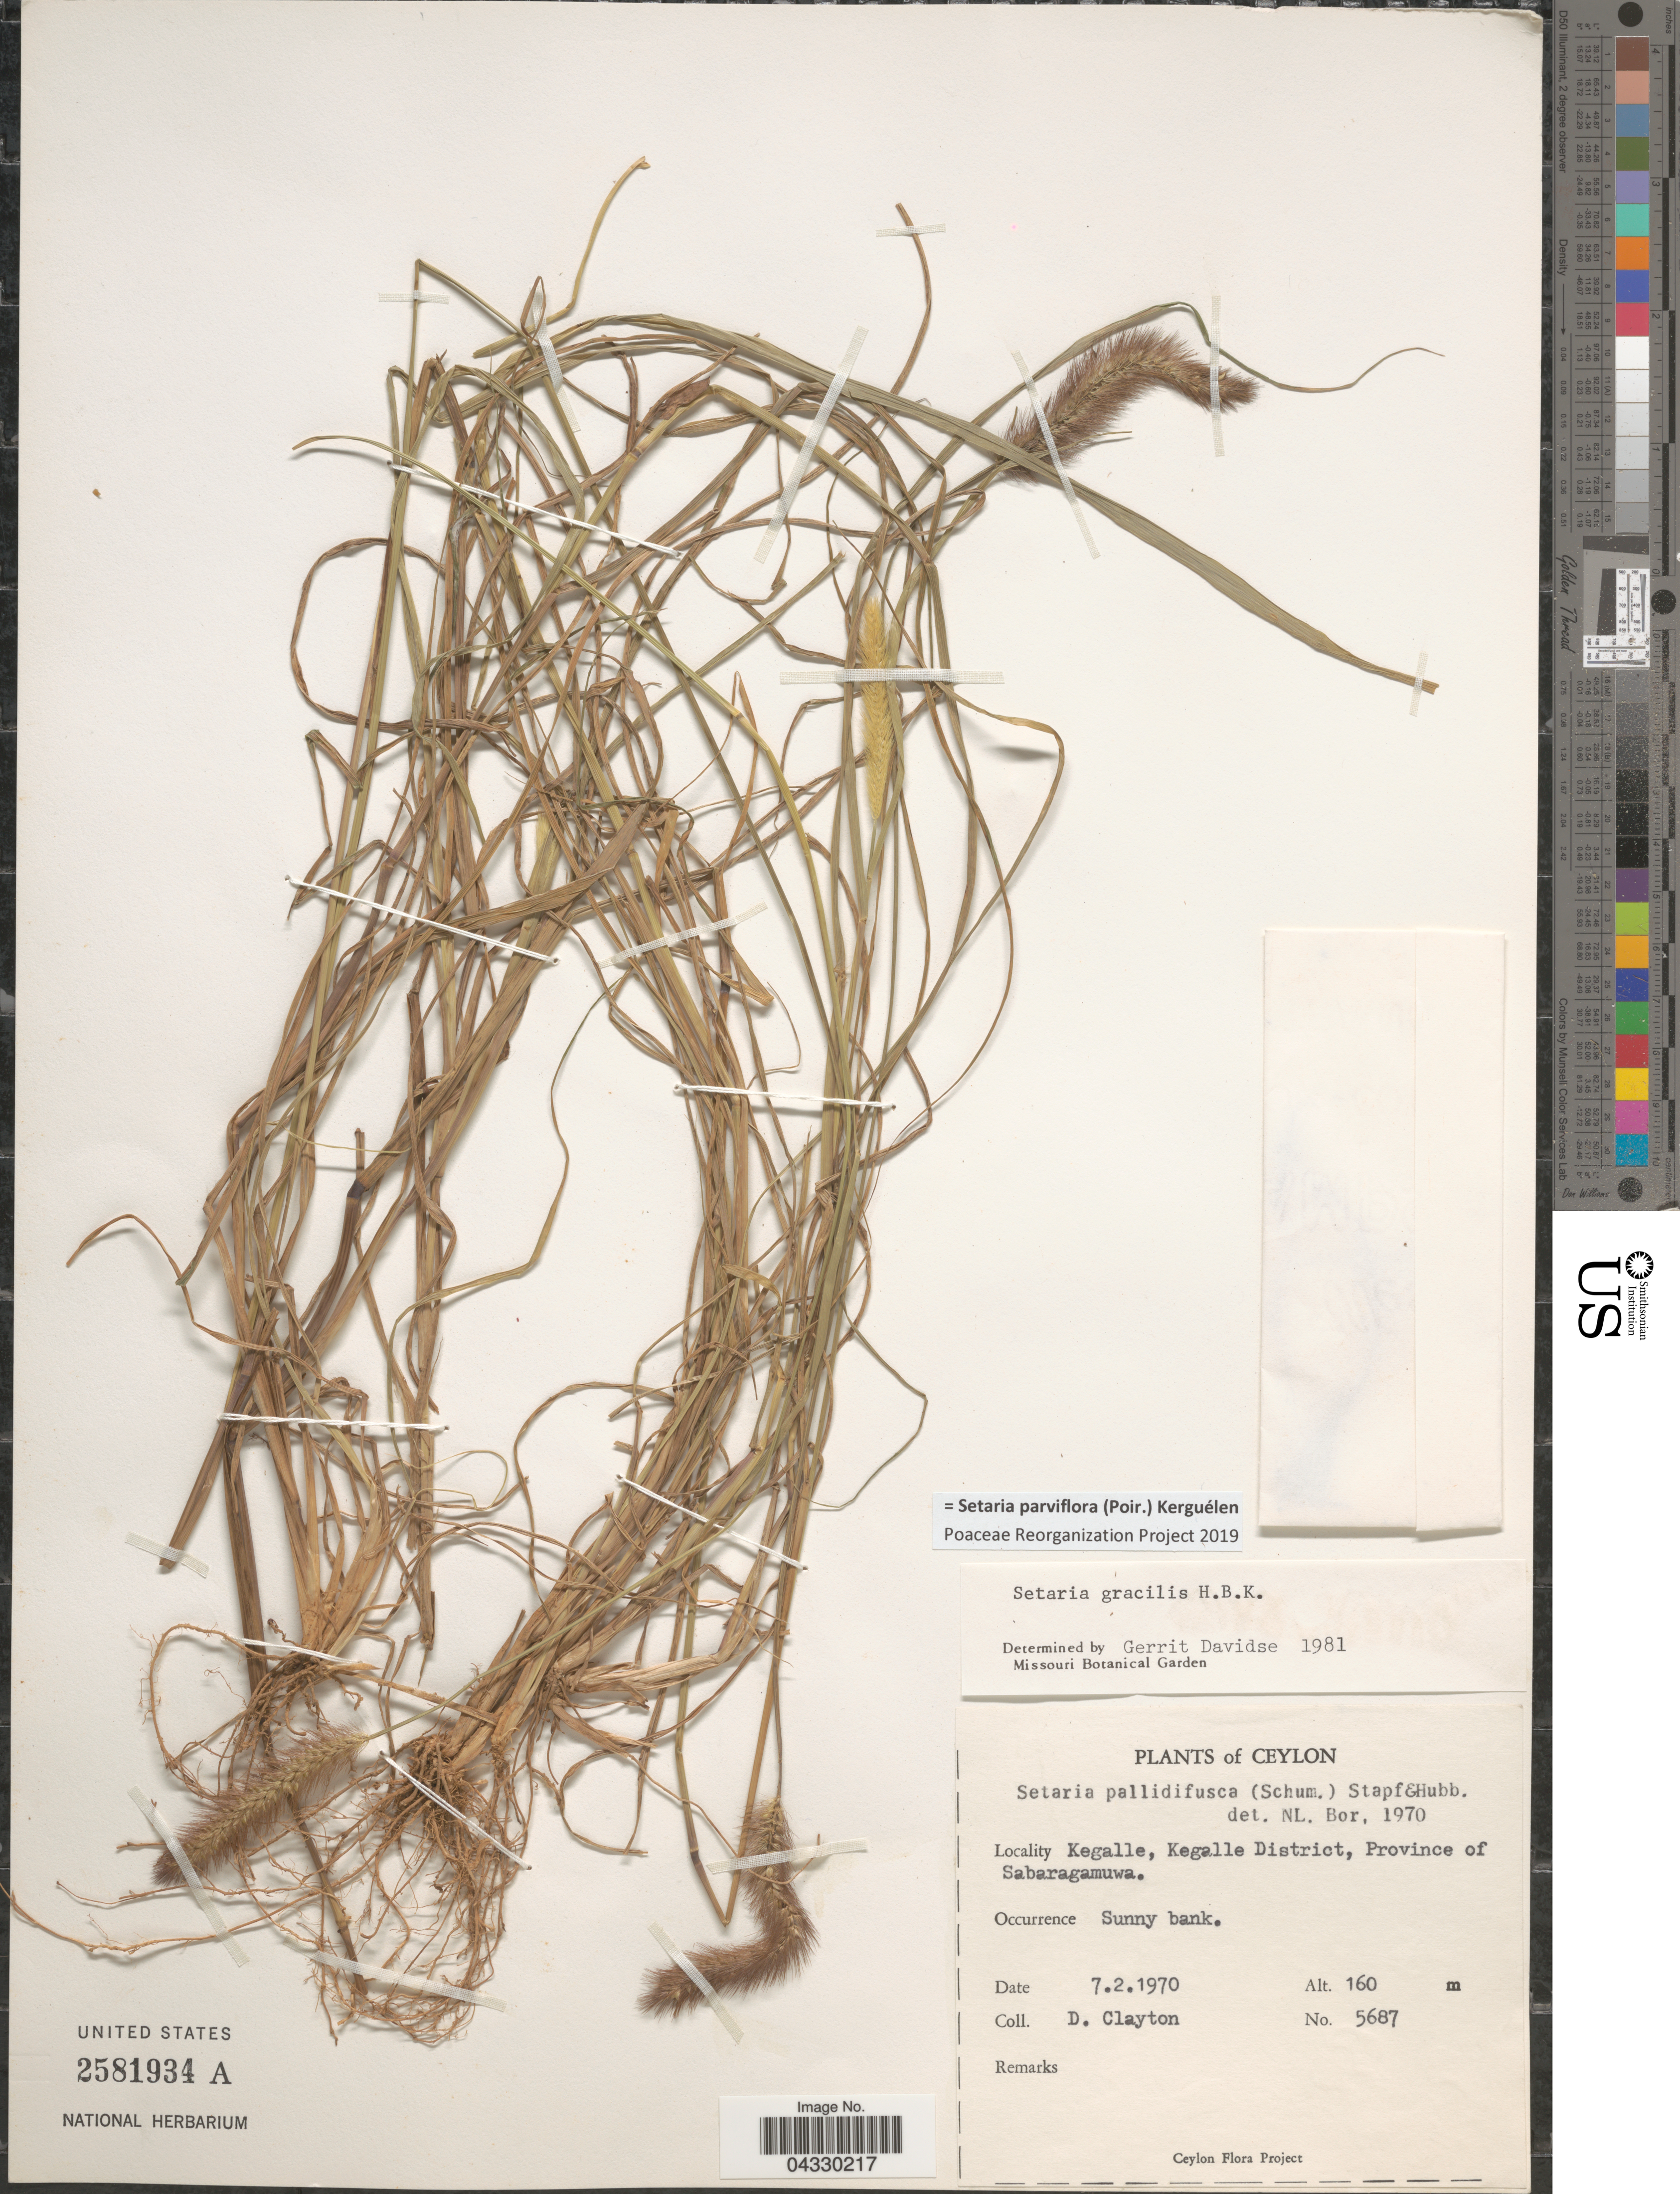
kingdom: Plantae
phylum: Tracheophyta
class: Liliopsida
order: Poales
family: Poaceae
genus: Setaria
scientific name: Setaria parviflora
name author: (Poir.) Kerguélen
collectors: D. Clayton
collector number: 5687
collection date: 1970-02-07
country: Sri Lanka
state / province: Sabaragamuwa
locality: Ceylon. Kegalle, Kegalle District.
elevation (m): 160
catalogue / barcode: US 2581934A